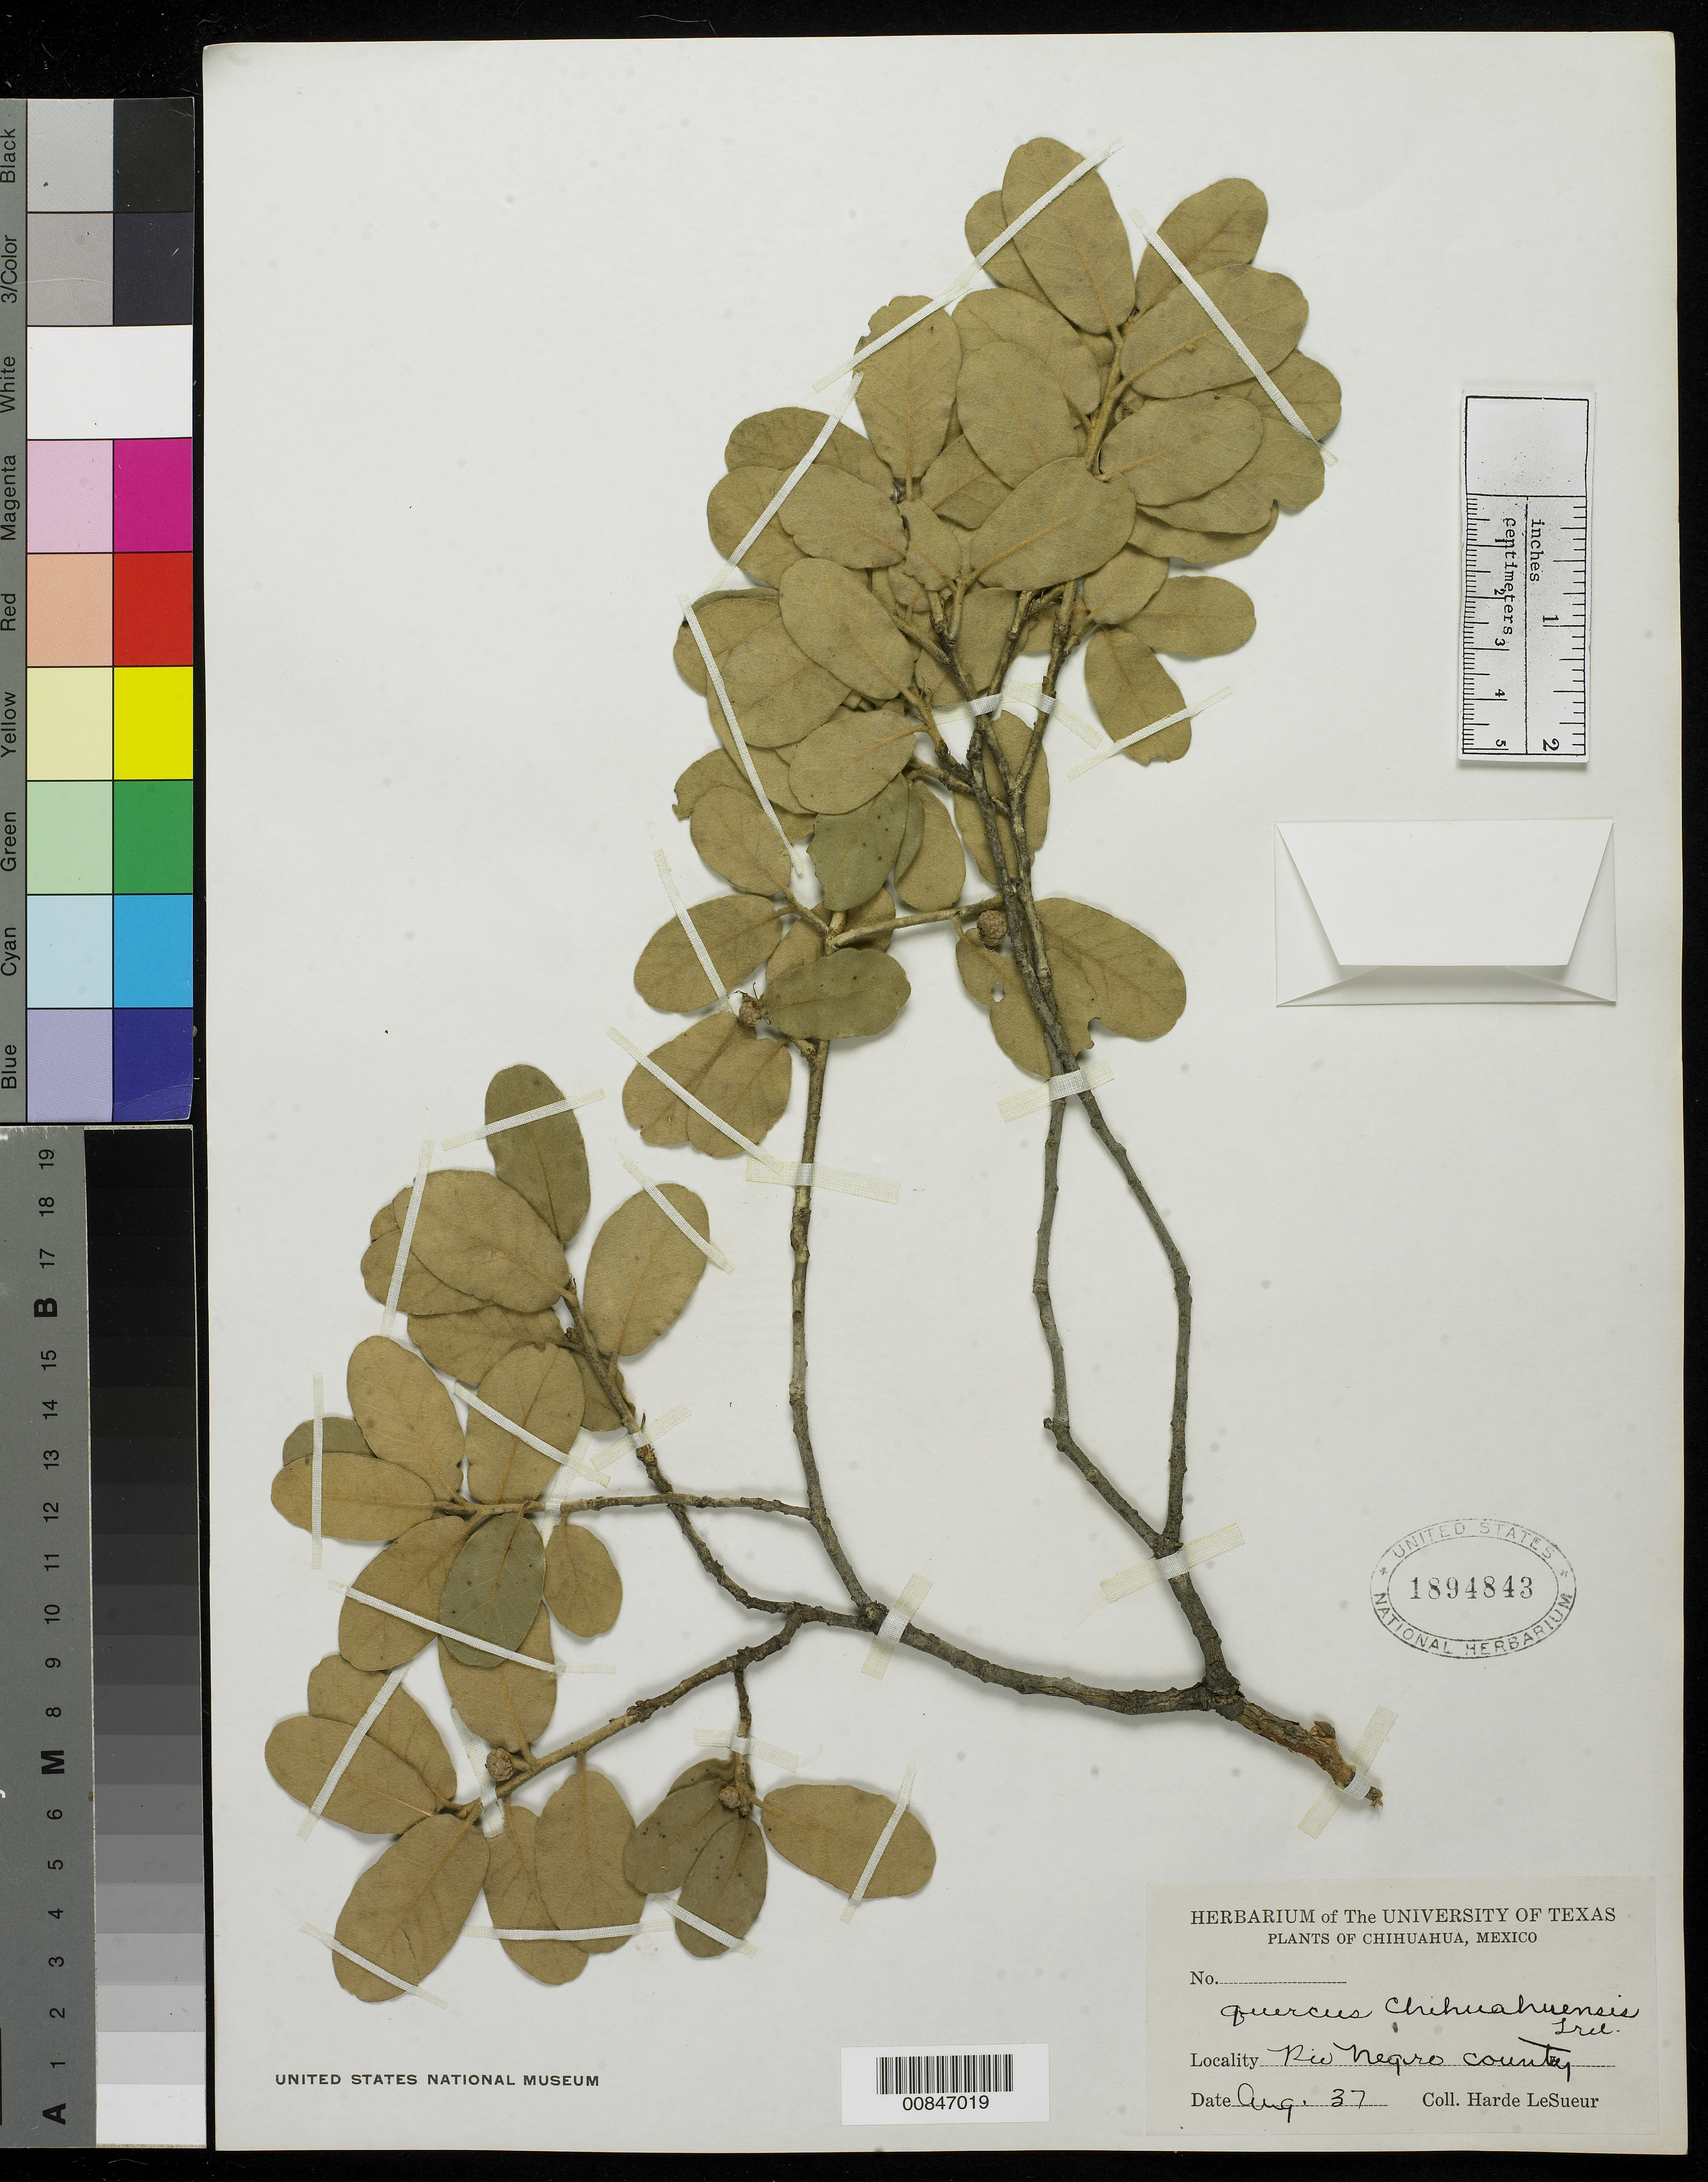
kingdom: Plantae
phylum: Tracheophyta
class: Magnoliopsida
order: Fagales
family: Fagaceae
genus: Quercus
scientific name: Quercus chihuahuensis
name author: Trel.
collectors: D. H. LeSueur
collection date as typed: Aug 1937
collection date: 1937-08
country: Mexico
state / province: Chihuahua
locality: Río Negro country.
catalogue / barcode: US 1894843